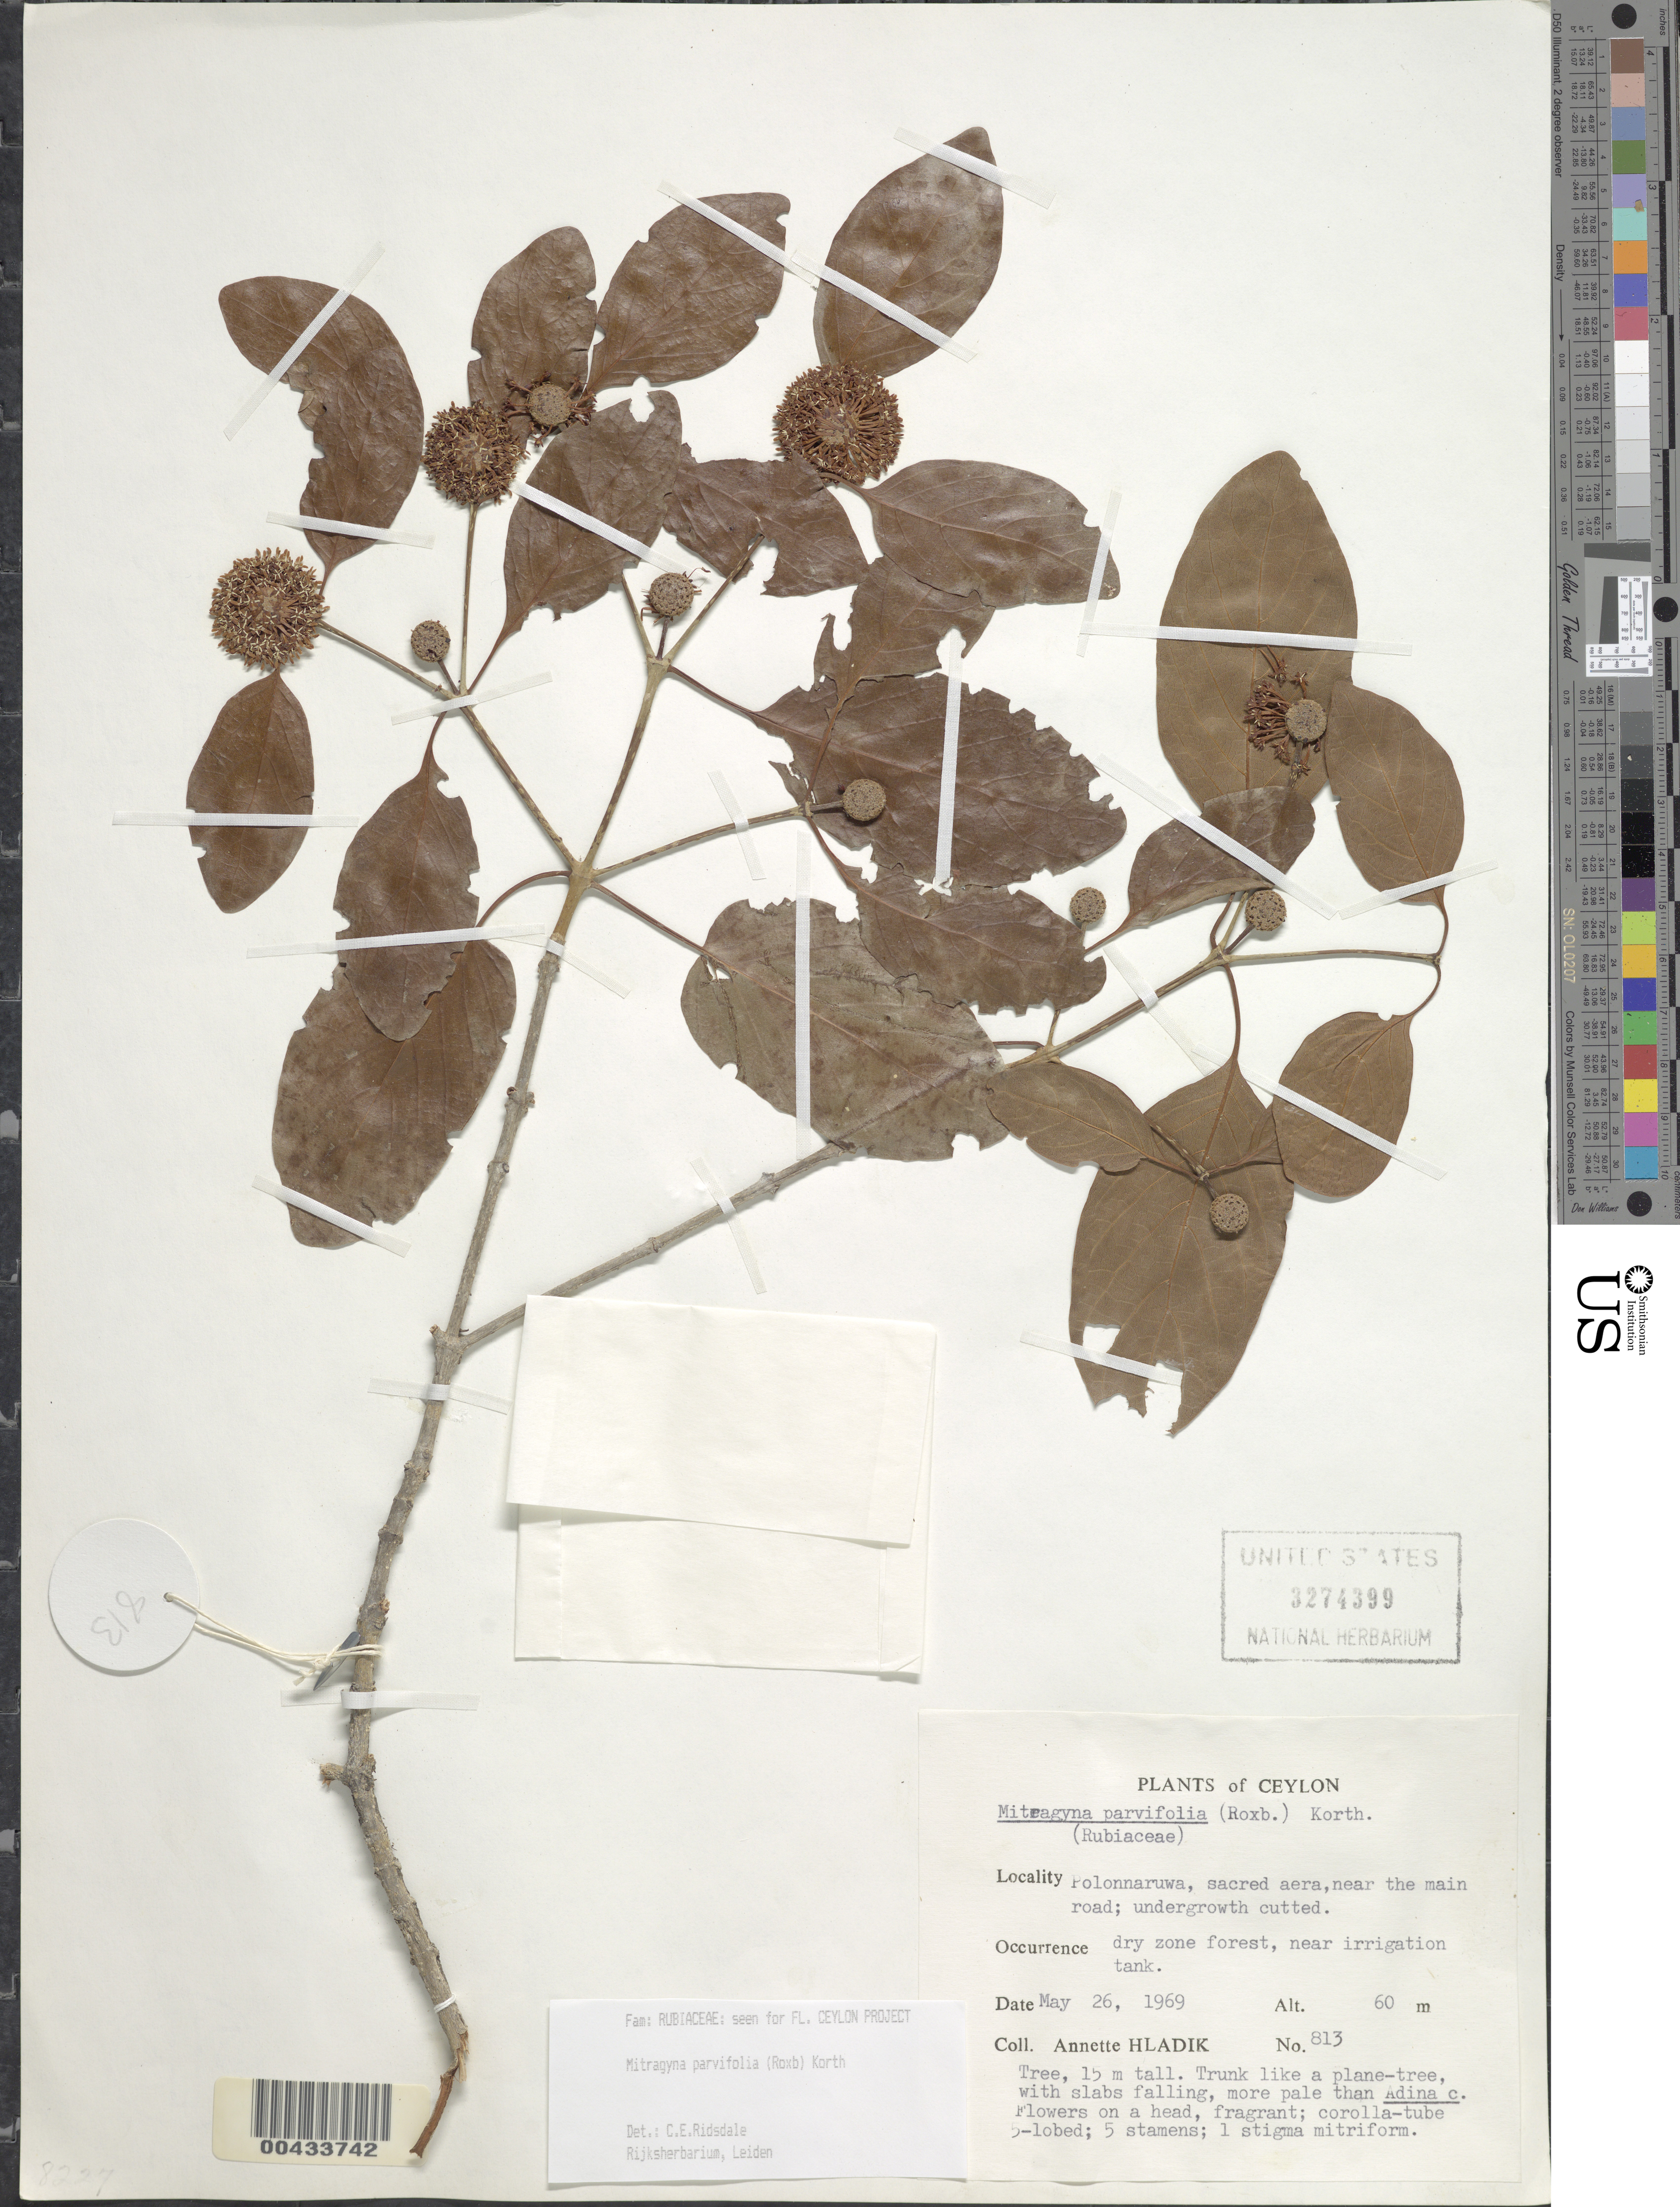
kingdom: Plantae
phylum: Tracheophyta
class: Magnoliopsida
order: Gentianales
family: Rubiaceae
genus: Mitragyna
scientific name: Mitragyna parvifolia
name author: (Roxb.) Korth.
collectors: A. Hladik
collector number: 813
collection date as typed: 26 May 1969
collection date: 1969-05-26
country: Sri Lanka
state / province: North Central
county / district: Polonnaruwa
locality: Polonnaruwa Sacred Area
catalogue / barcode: US 3274399